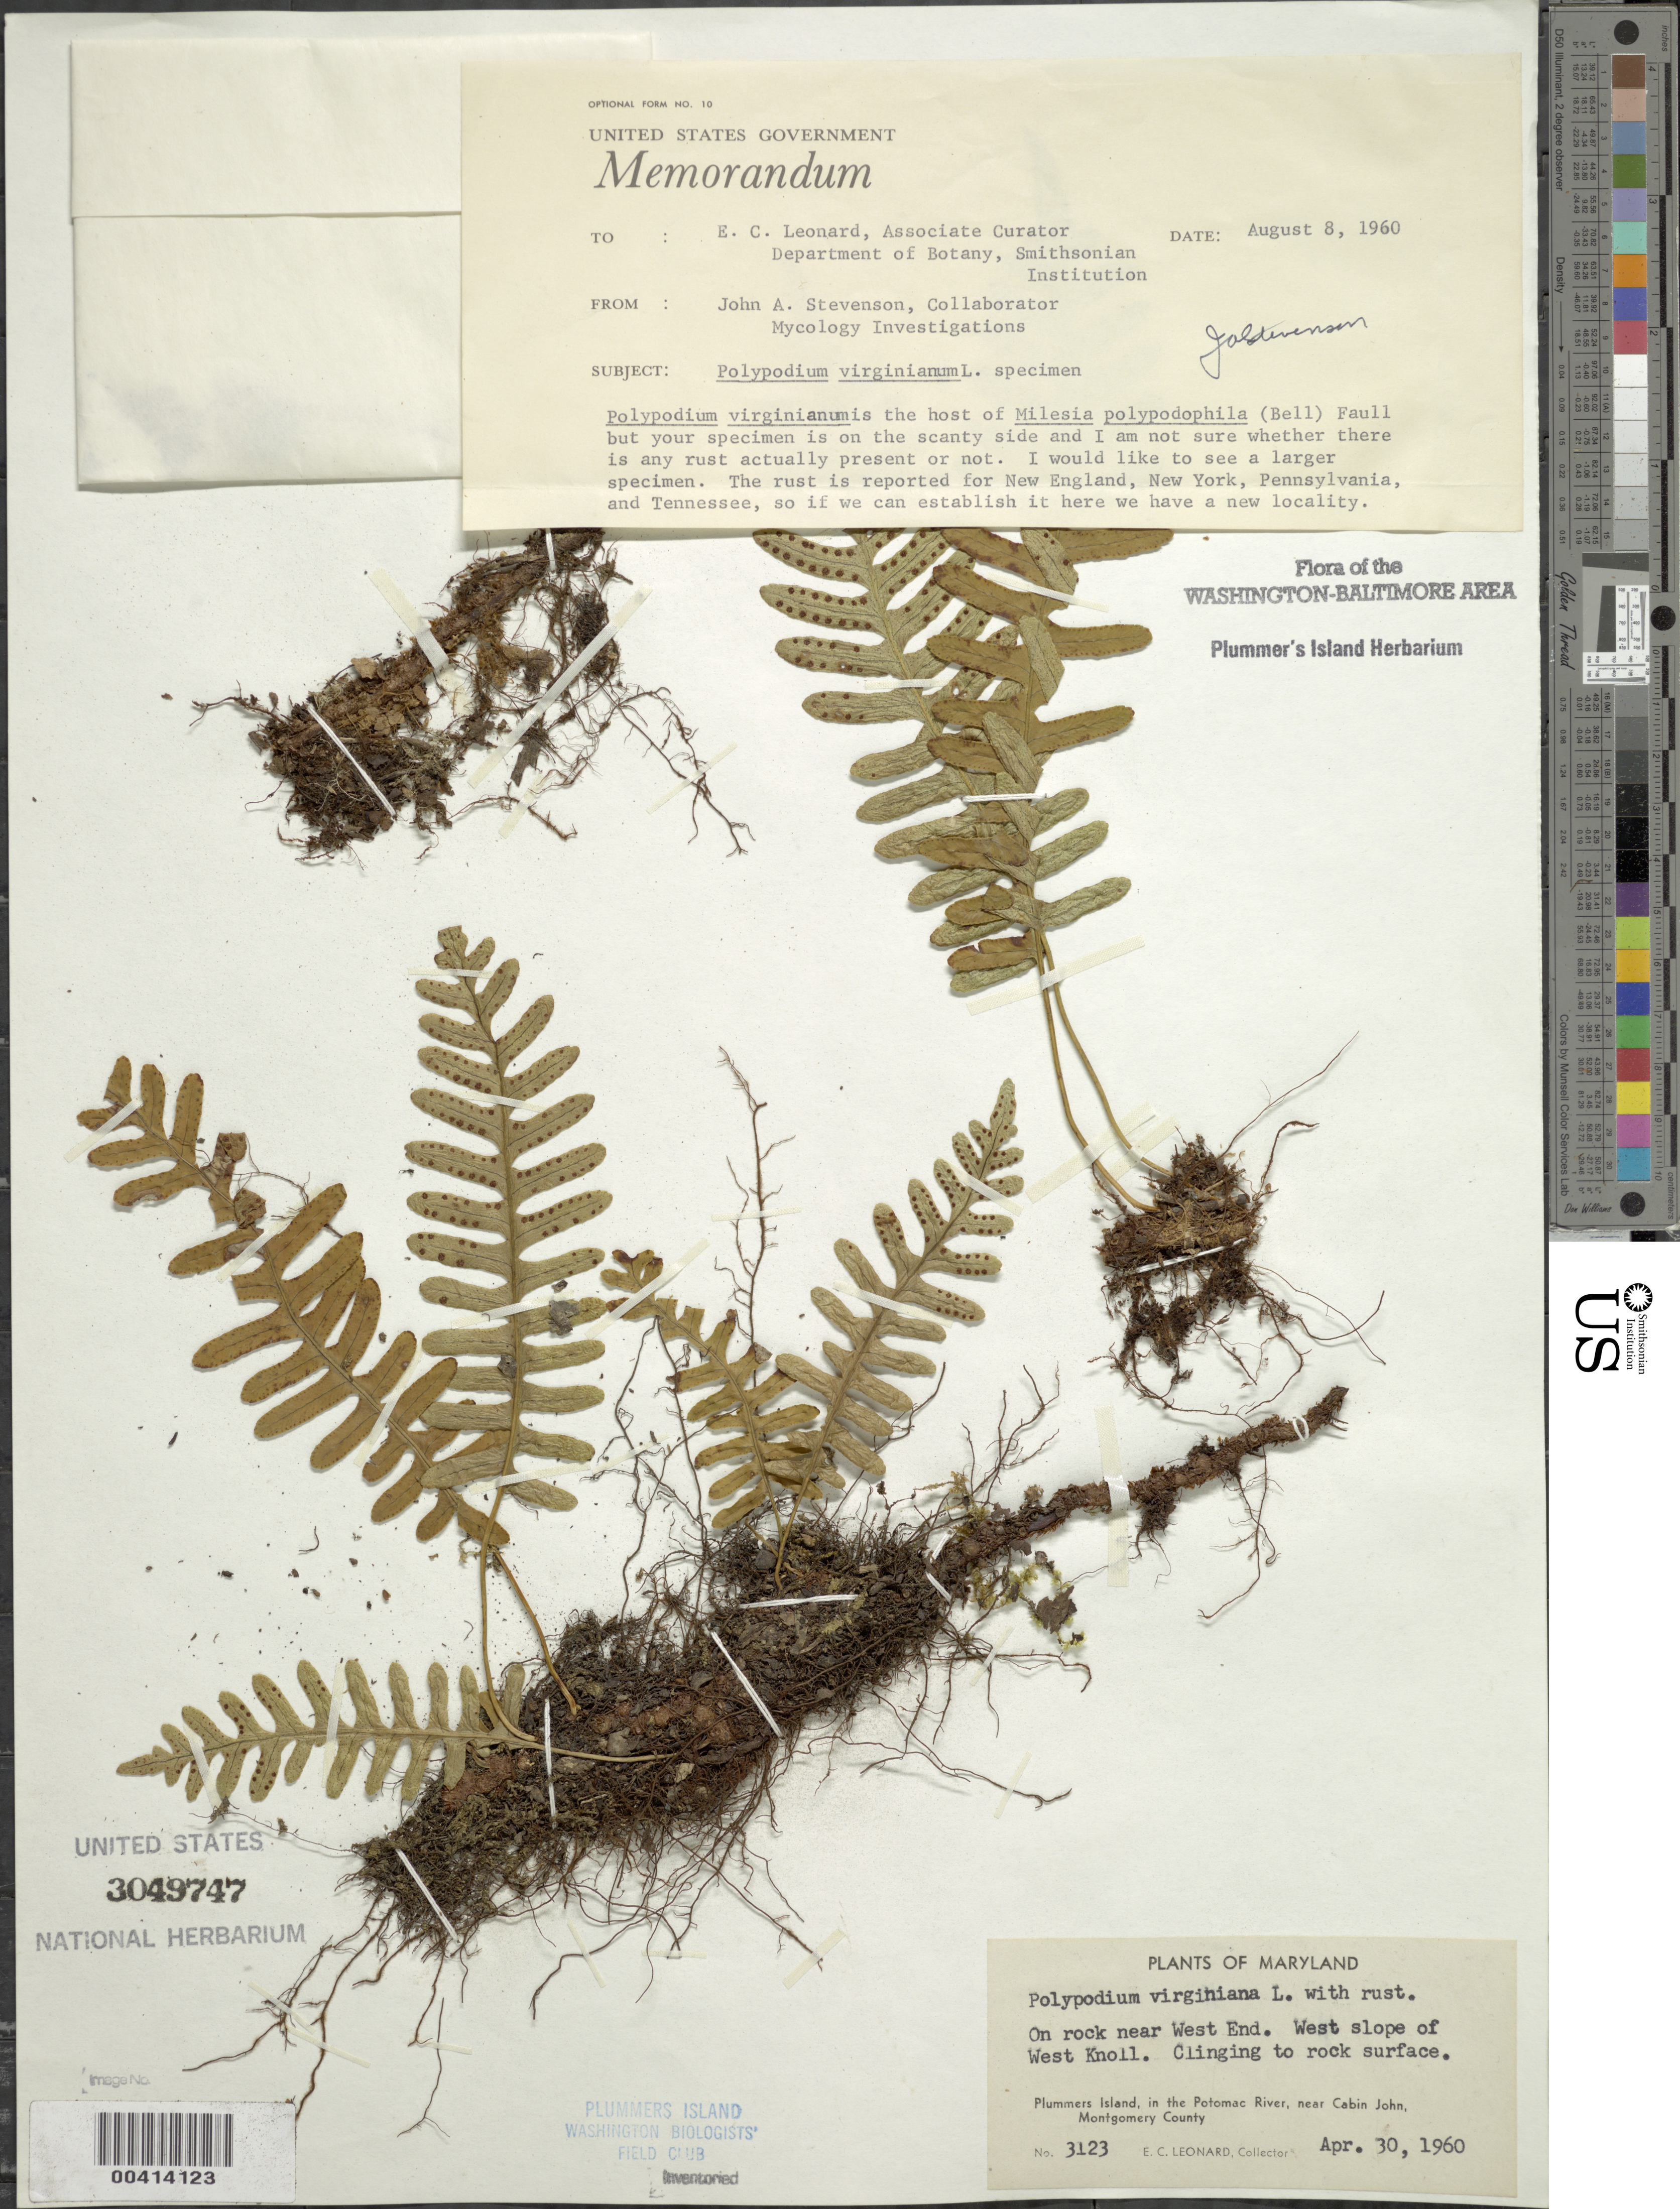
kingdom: Plantae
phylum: Tracheophyta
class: Polypodiopsida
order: Polypodiales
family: Polypodiaceae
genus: Polypodium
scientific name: Polypodium virginianum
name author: L.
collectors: E. C. Leonard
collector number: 3123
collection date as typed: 30 Mar 1960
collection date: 1960-03-30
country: United States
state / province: Maryland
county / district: Montgomery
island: Plummers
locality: Plummer's Island; on rock near west end, W. slope of W. knoll C. & O. Canal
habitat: Clinging to rock surface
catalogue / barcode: US 3049747